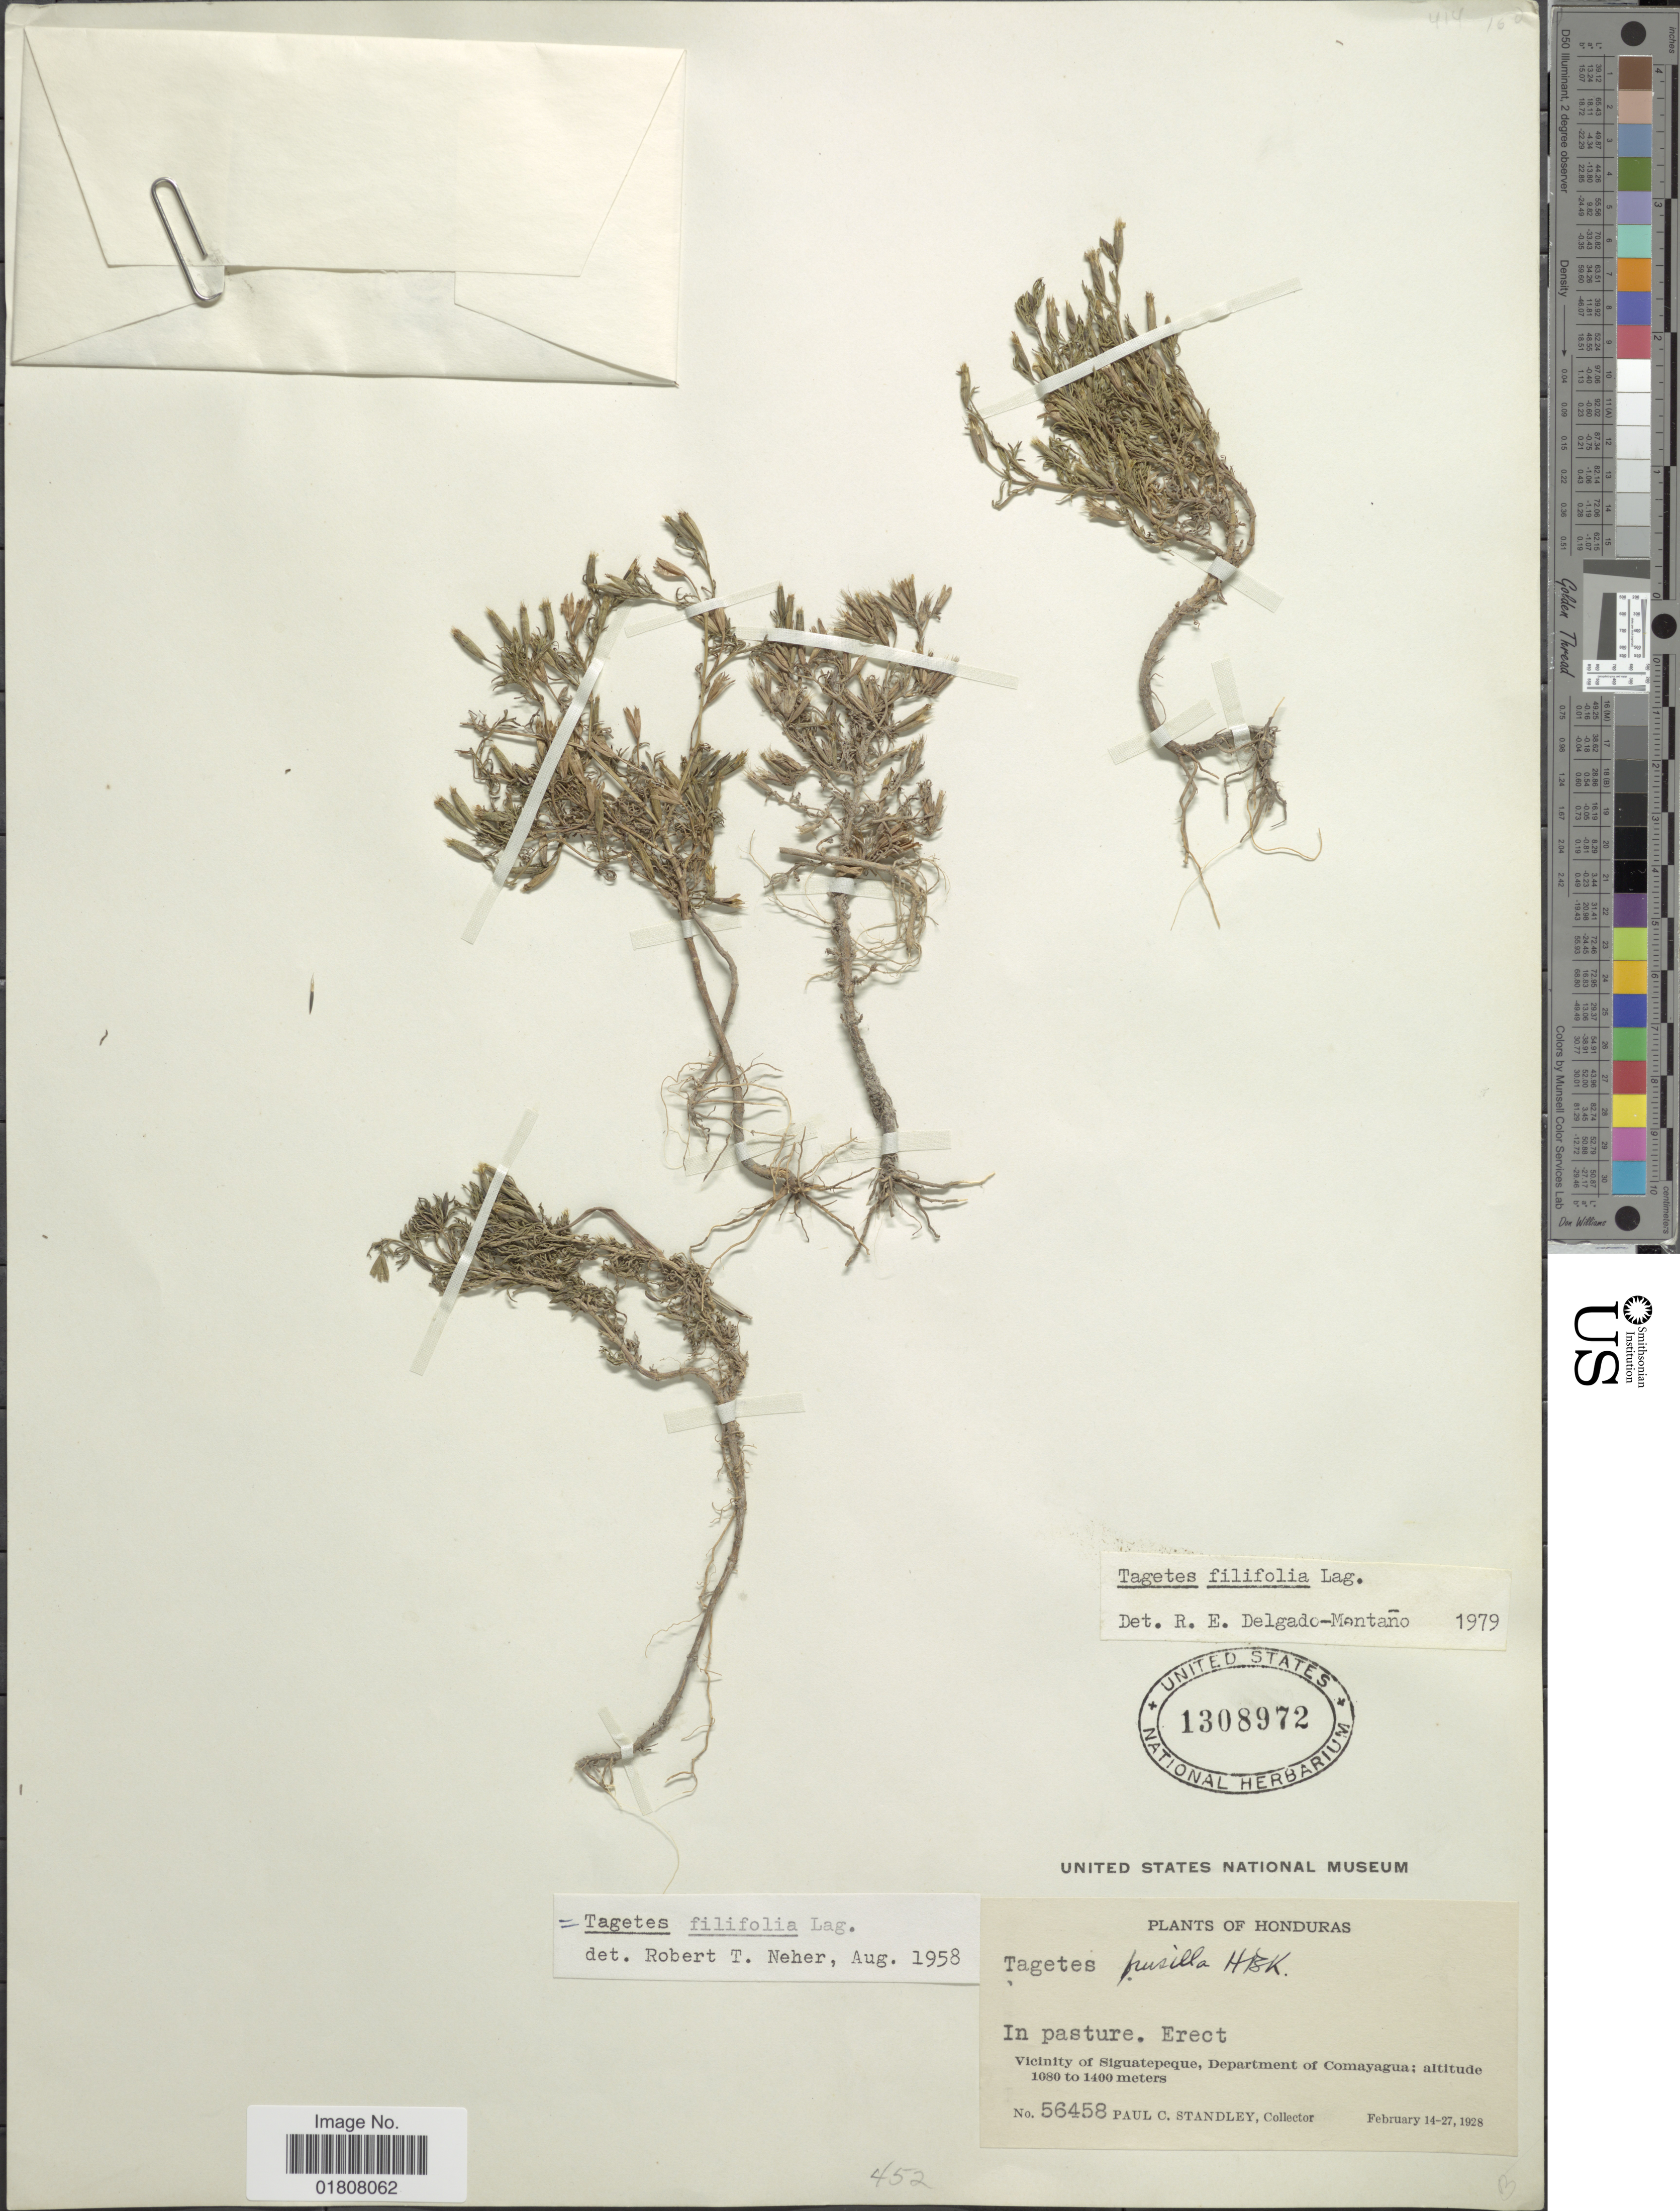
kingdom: Plantae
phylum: Tracheophyta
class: Magnoliopsida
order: Asterales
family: Asteraceae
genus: Tagetes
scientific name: Tagetes filifolia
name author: Lag.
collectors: P. C. Standley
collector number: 56458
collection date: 1928-02-14/1928-02-27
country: Honduras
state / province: Comayagua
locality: Vicinity of Siguatepeque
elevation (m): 1080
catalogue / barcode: US 1308972